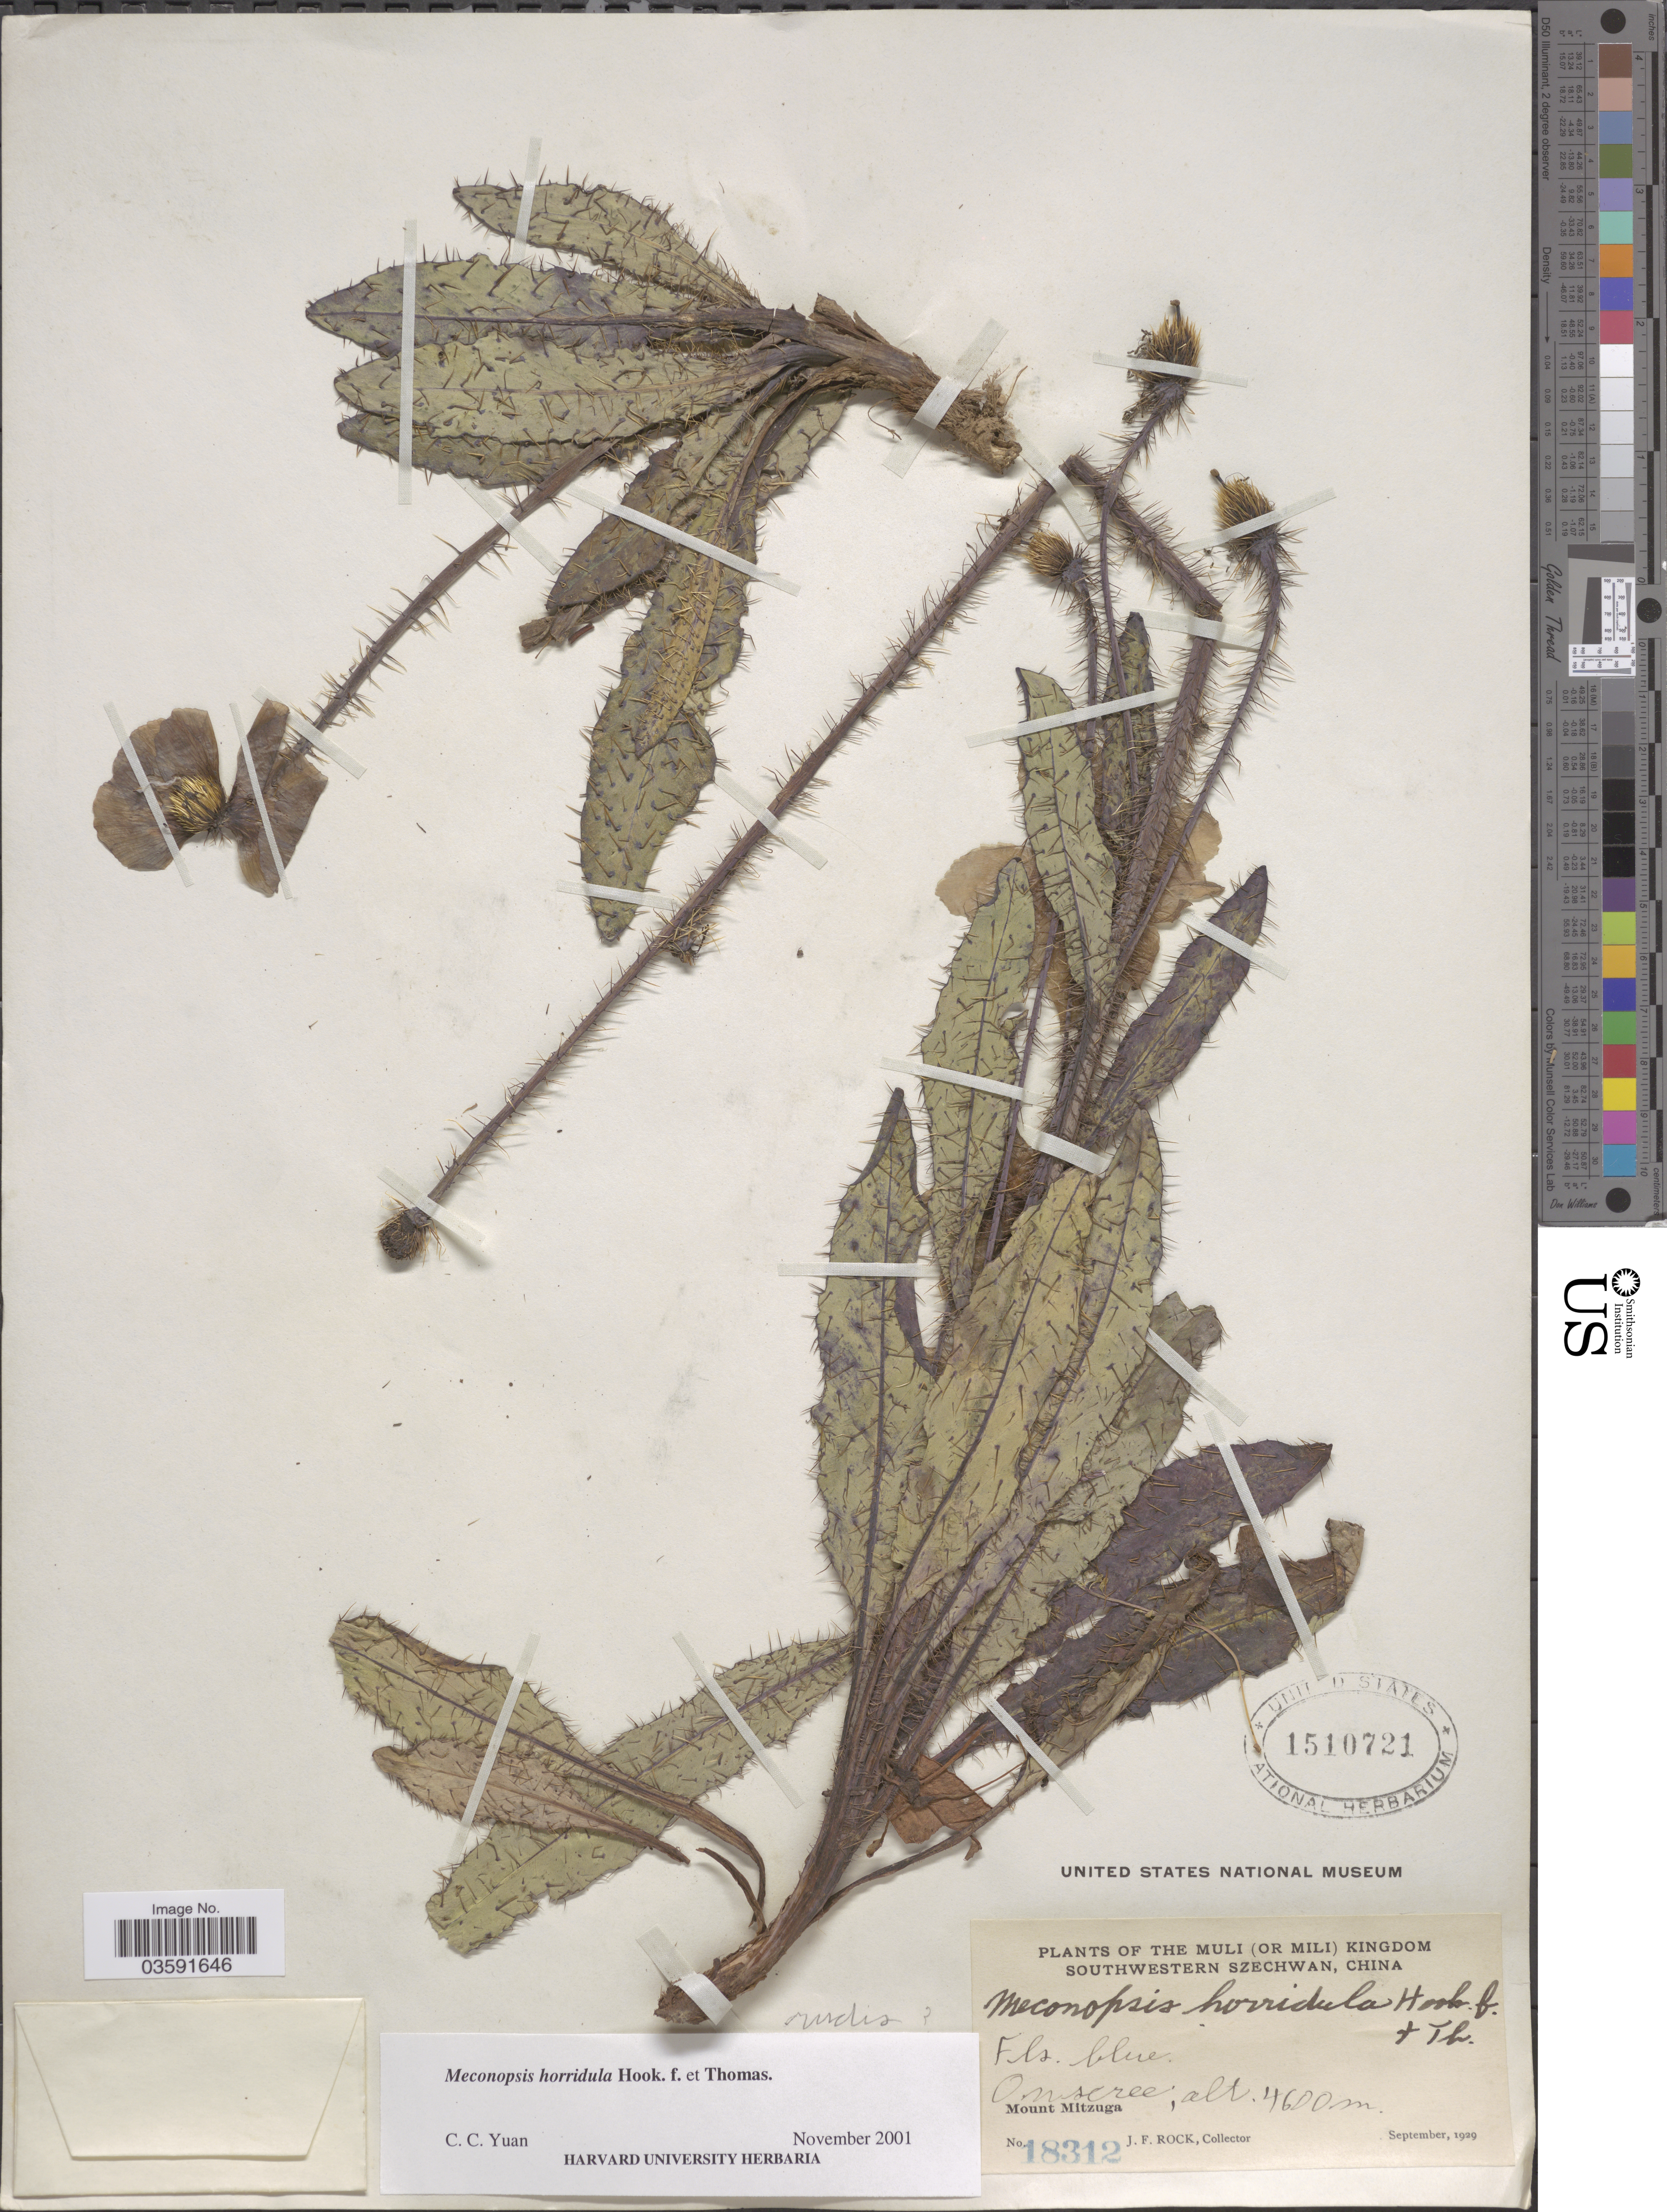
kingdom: Plantae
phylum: Tracheophyta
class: Magnoliopsida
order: Ranunculales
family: Papaveraceae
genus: Meconopsis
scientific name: Meconopsis horridula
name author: Hook. f. & Thomson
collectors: J. Rock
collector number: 18312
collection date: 1929-09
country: China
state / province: Sichuan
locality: The Muli (or Mili) Kingdom. Southwestern Szechwan. Mount Mitzuga.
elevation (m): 4600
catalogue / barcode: US 1510721